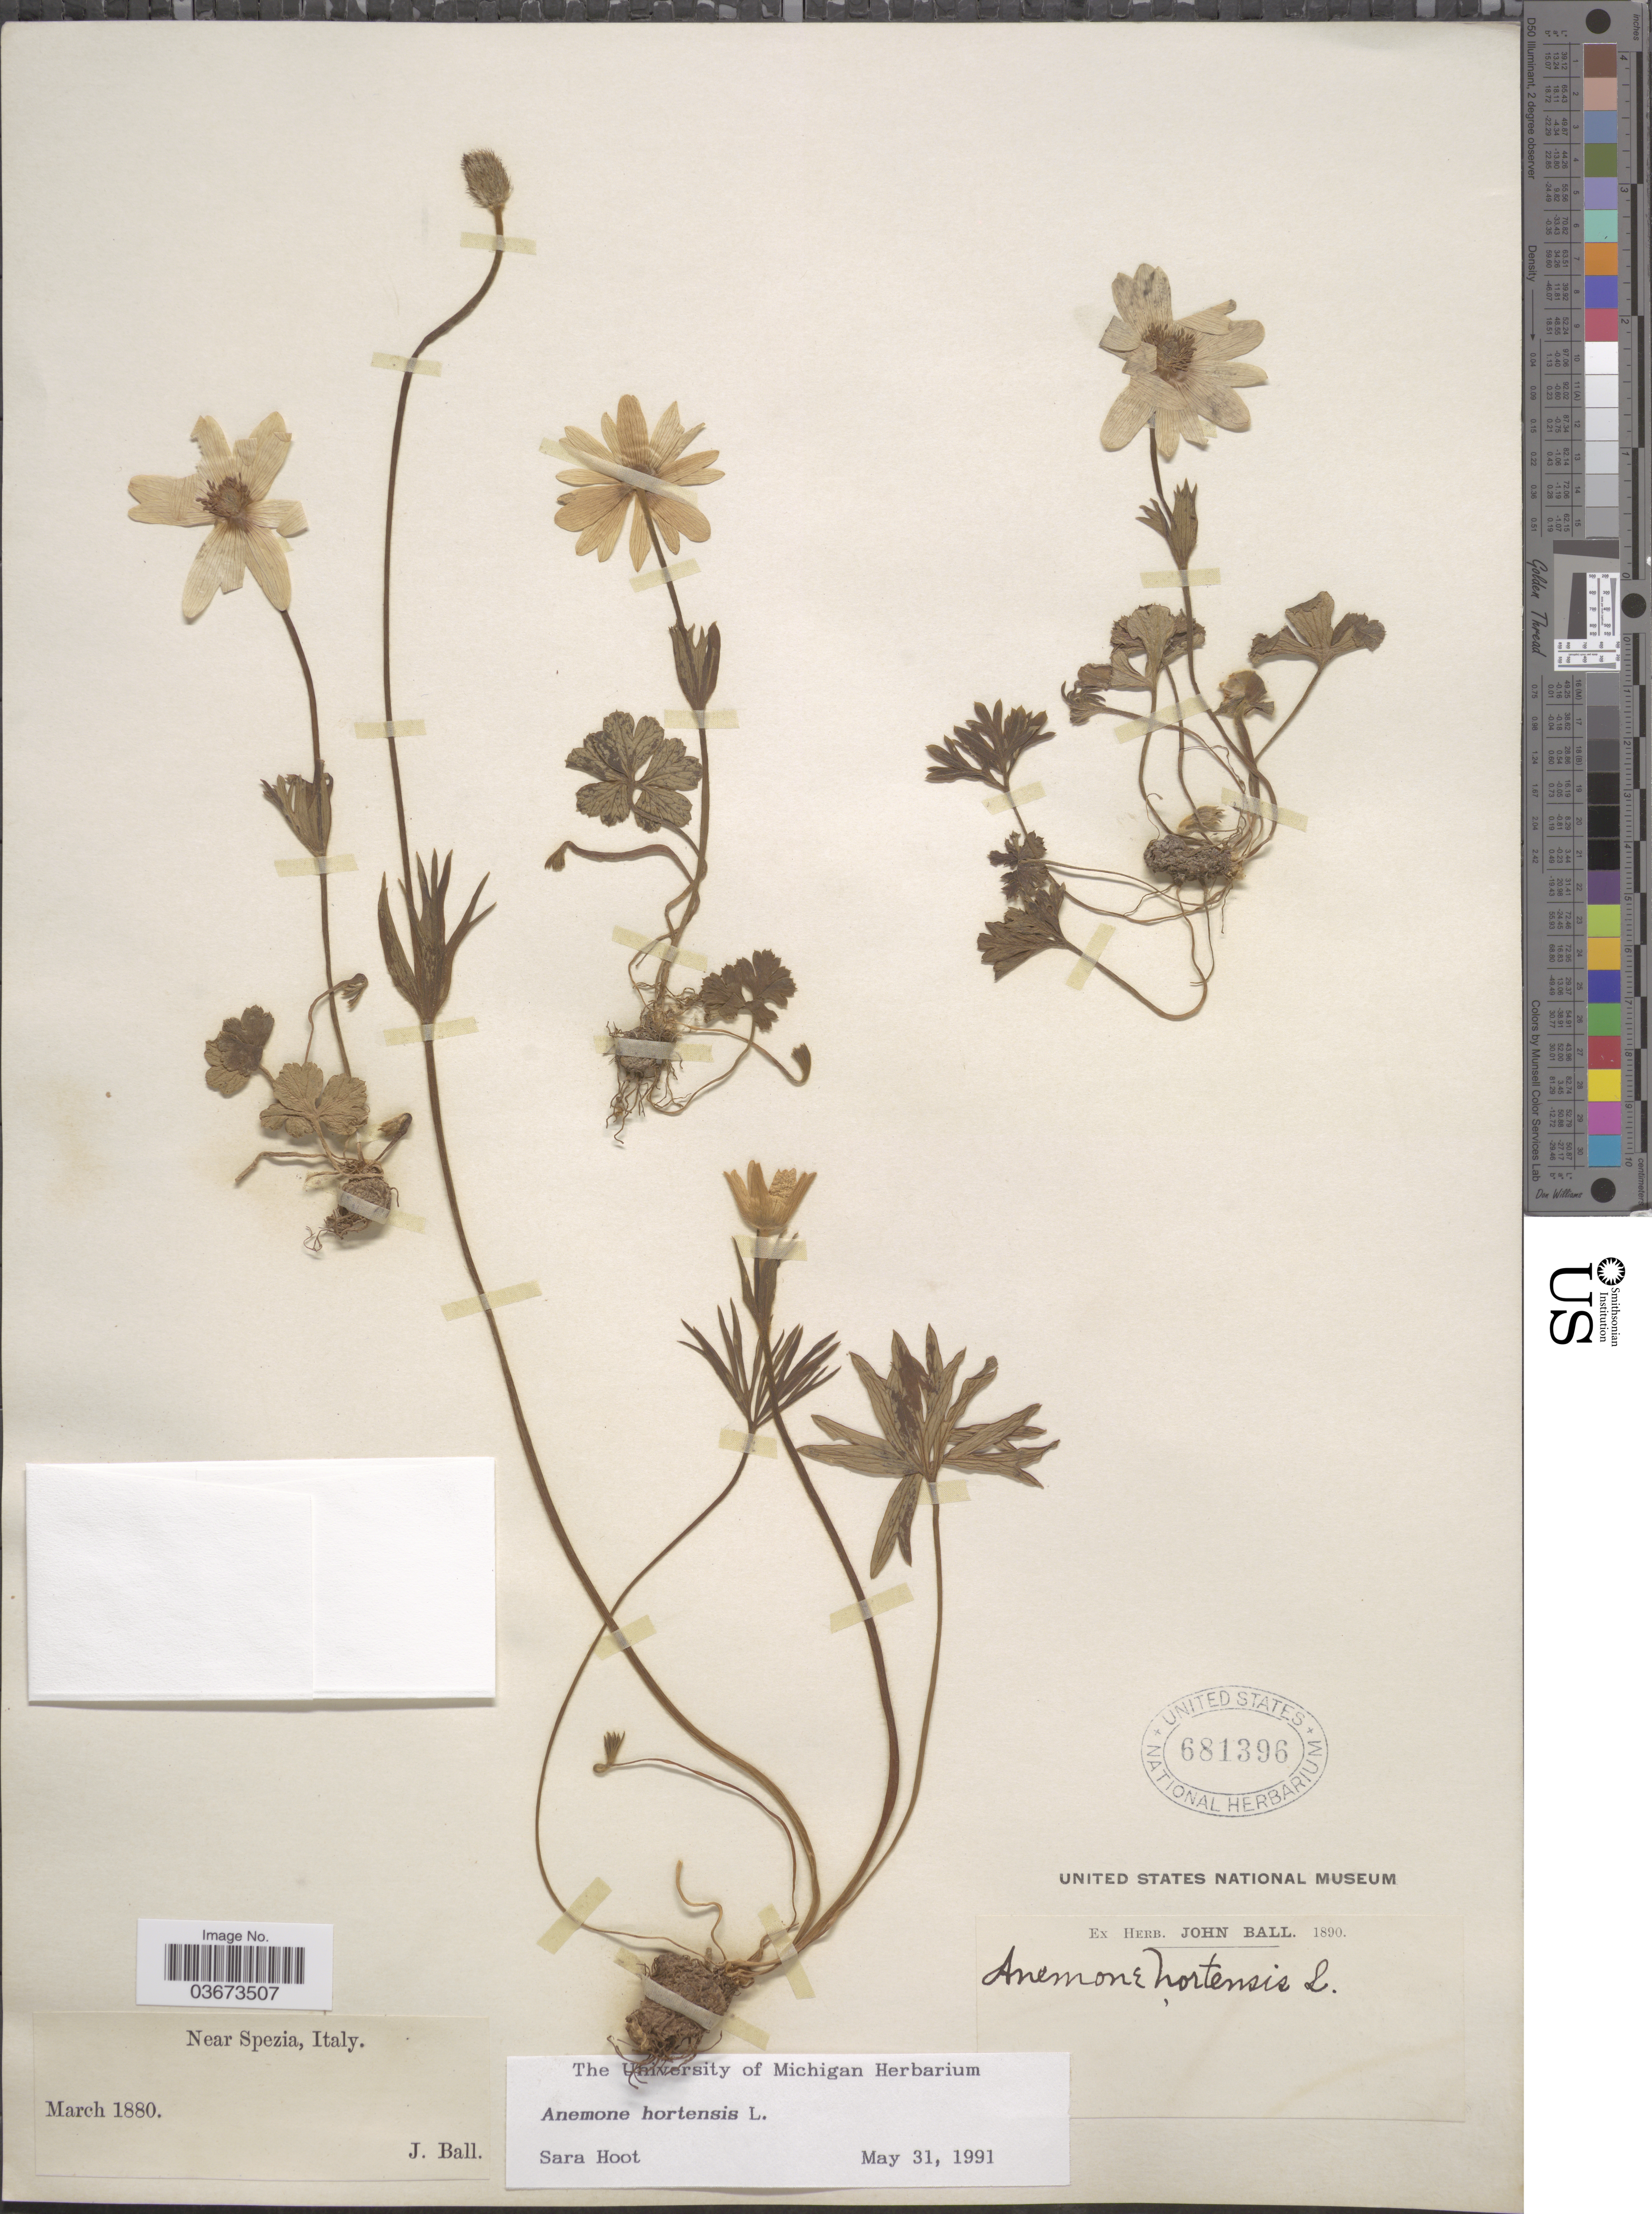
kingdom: Plantae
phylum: Tracheophyta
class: Magnoliopsida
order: Ranunculales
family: Ranunculaceae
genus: Anemone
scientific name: Anemone hortensis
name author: L.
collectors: J. Ball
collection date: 1880-03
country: Italy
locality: Near Spezia.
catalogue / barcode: US 681396